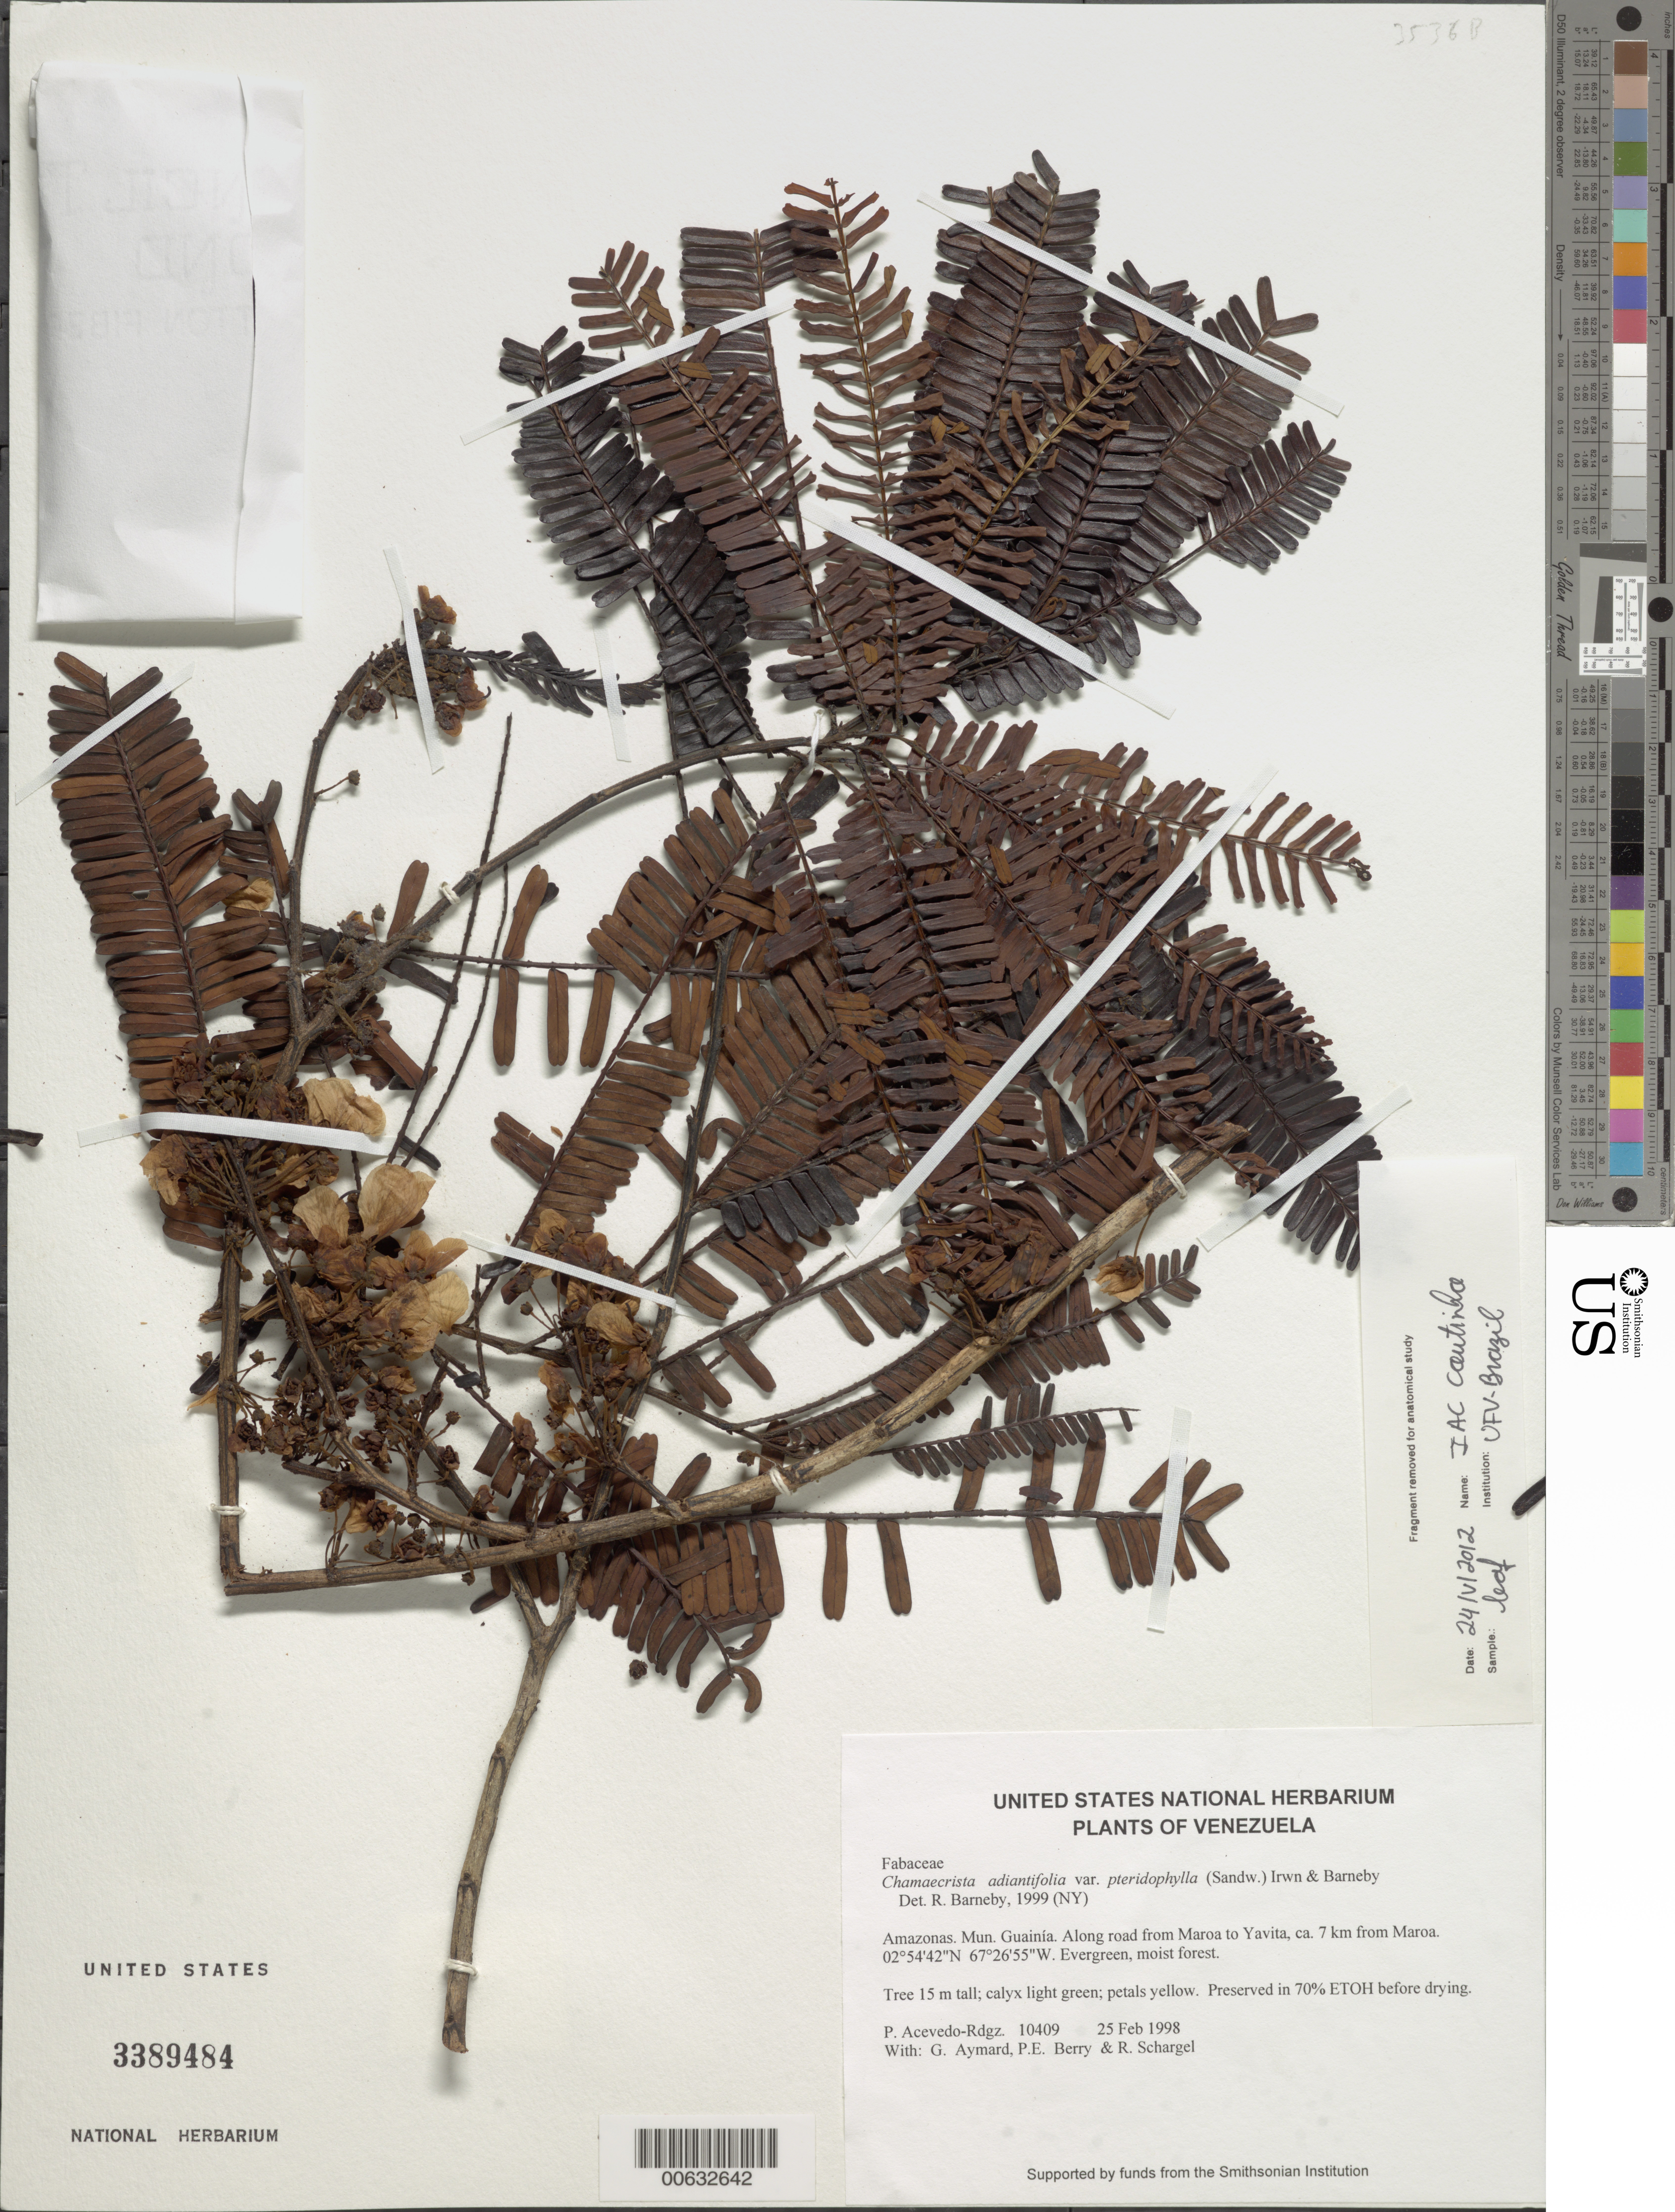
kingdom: Plantae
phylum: Tracheophyta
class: Magnoliopsida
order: Fabales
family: Fabaceae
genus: Chamaecrista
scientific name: Chamaecrista adiantifolia var. pteridophylla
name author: (Sandwith) H.S. Irwin & Barneby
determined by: Barneby, Rupert C., (NY)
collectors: P. Acevedo-Rodr., G. A. Aymard, P. E. Berry & R. Schargel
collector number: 10409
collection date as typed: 25 Feb 1998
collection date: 1998-02-25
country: Venezuela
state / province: Amazonas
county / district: Maroa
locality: Along road from Maroa to Yavita, ca. 7 km from Maroa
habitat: Evergreen, moist forest.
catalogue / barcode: US 3389484